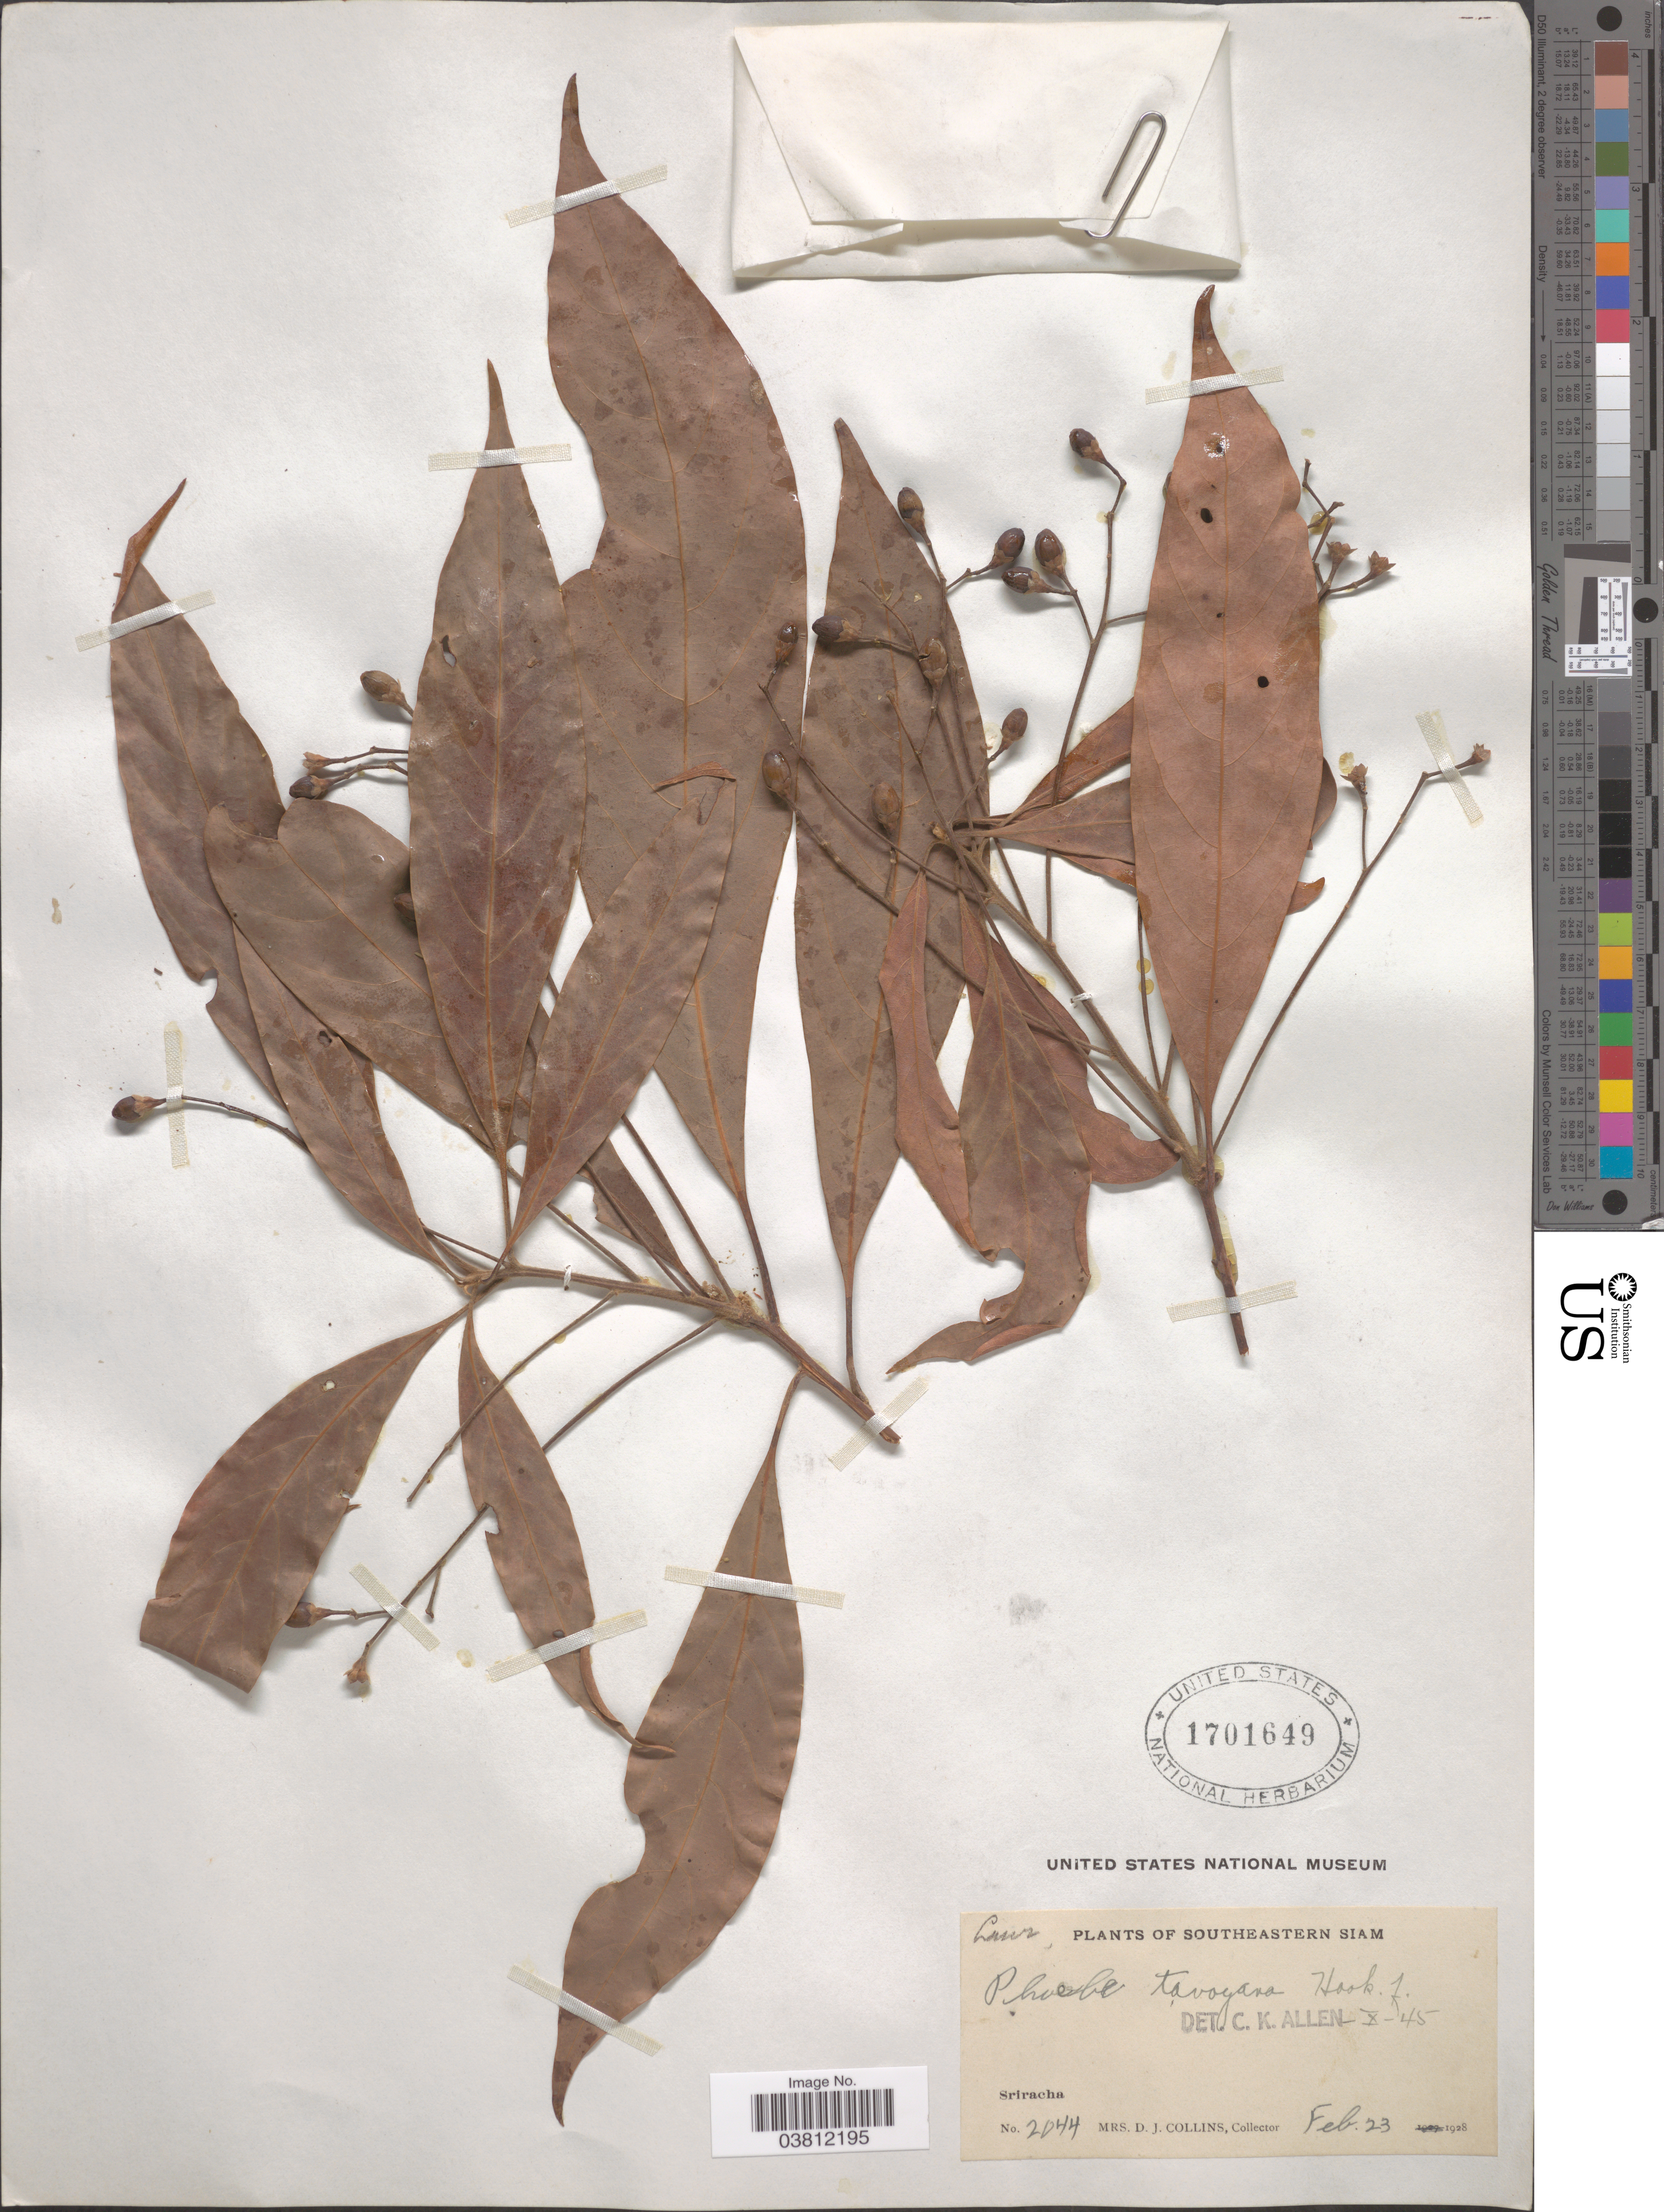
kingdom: Plantae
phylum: Tracheophyta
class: Magnoliopsida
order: Laurales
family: Lauraceae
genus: Phoebe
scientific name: Phoebe tavoyana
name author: (Meisn.) Hook. f.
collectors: Mrs. D. J. Collins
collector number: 2044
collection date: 1928-02-23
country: Thailand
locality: Southeastern Siam. Sriracha.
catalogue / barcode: US 1701649